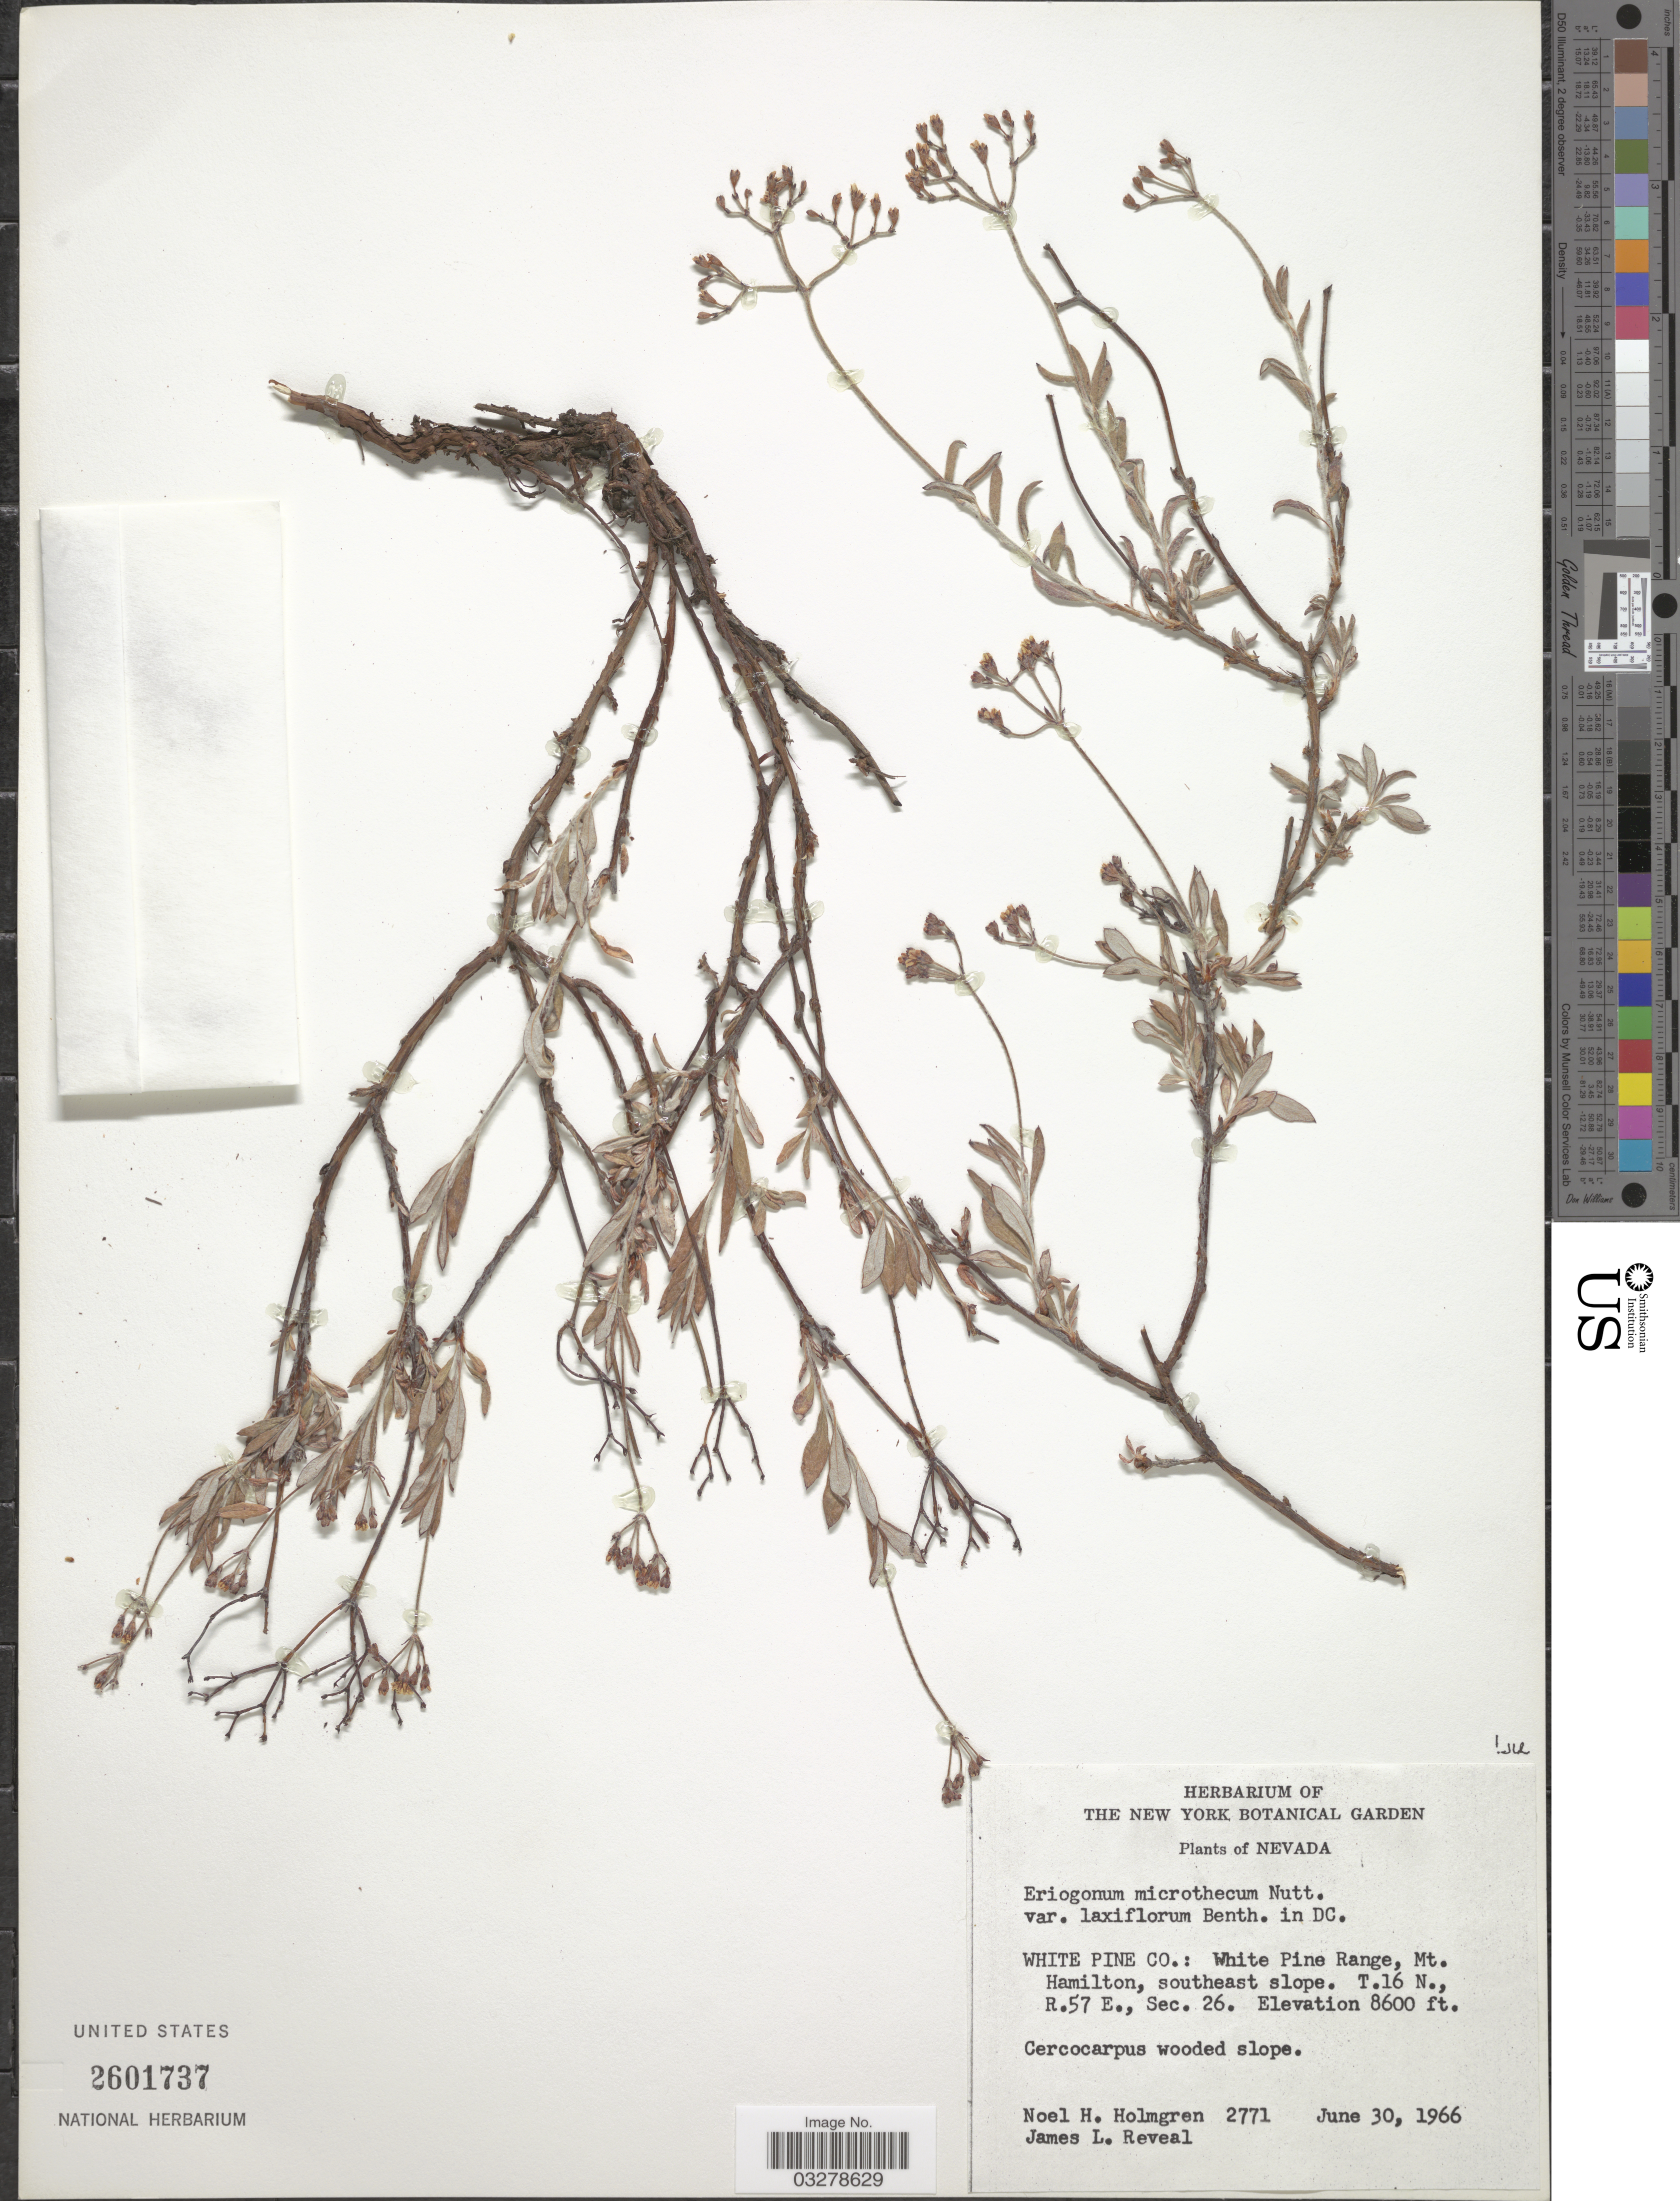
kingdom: Plantae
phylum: Tracheophyta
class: Magnoliopsida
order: Caryophyllales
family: Polygonaceae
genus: Eriogonum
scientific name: Eriogonum microtheca var. laxiflorum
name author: Hook.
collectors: N. H. Holmgren & J. L. Reveal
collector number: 2771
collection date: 1966-06-30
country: United States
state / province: Nevada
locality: White Pine Co.: White Pine Range, Mt. Hamilton, southeast slope. T. 16 N., R.57 E., Sec. 26.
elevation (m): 2621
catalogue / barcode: US 2601737